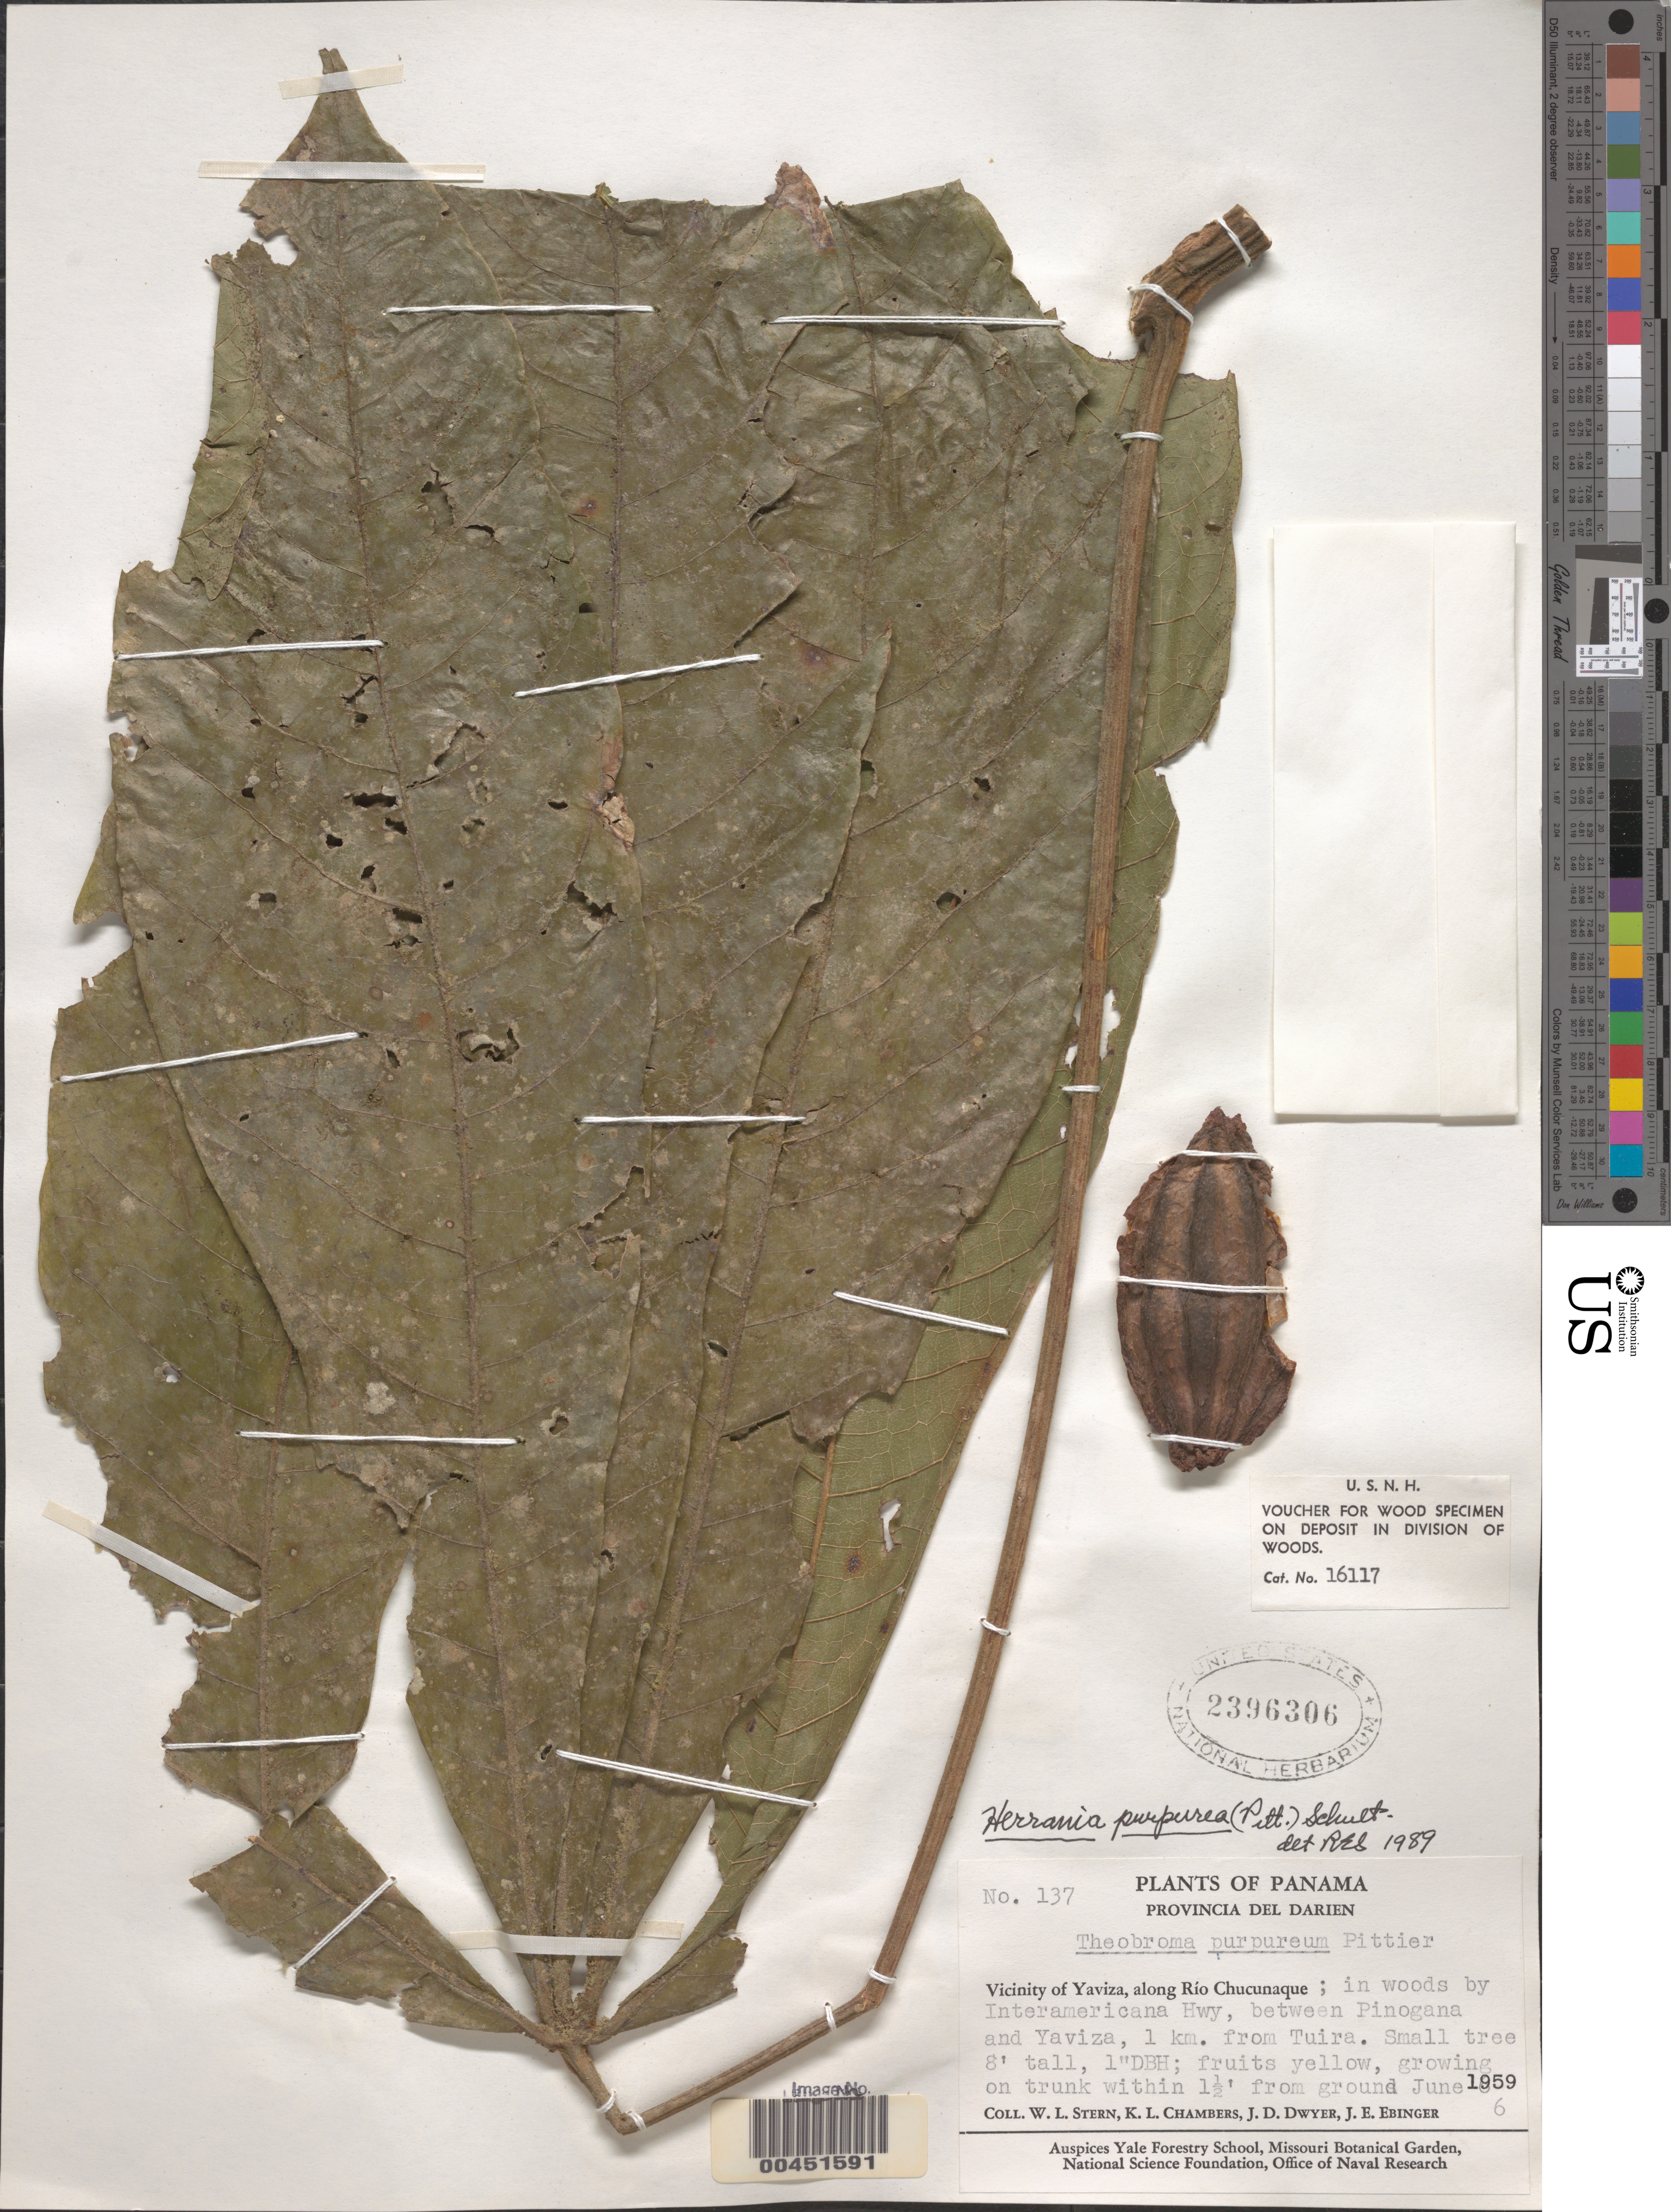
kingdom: Plantae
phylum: Tracheophyta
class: Magnoliopsida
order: Malvales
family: Malvaceae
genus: Theobroma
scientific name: Theobroma purpureum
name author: Pittier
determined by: Dorr, L. J., (BOT), Smithsonian Institution - National Museum of Natural History (UNITED STATES)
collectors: W. L. Stern, K. L. Chambers, J. D. Dwyer & J. Ebinger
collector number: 137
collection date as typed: Jun 1959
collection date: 1959-06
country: Panama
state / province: Darién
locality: Vicinity of Yaviza, along Río Chucunaque; between Pinogana and Yaviza, 1 km from Tuna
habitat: woods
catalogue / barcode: US 2396306